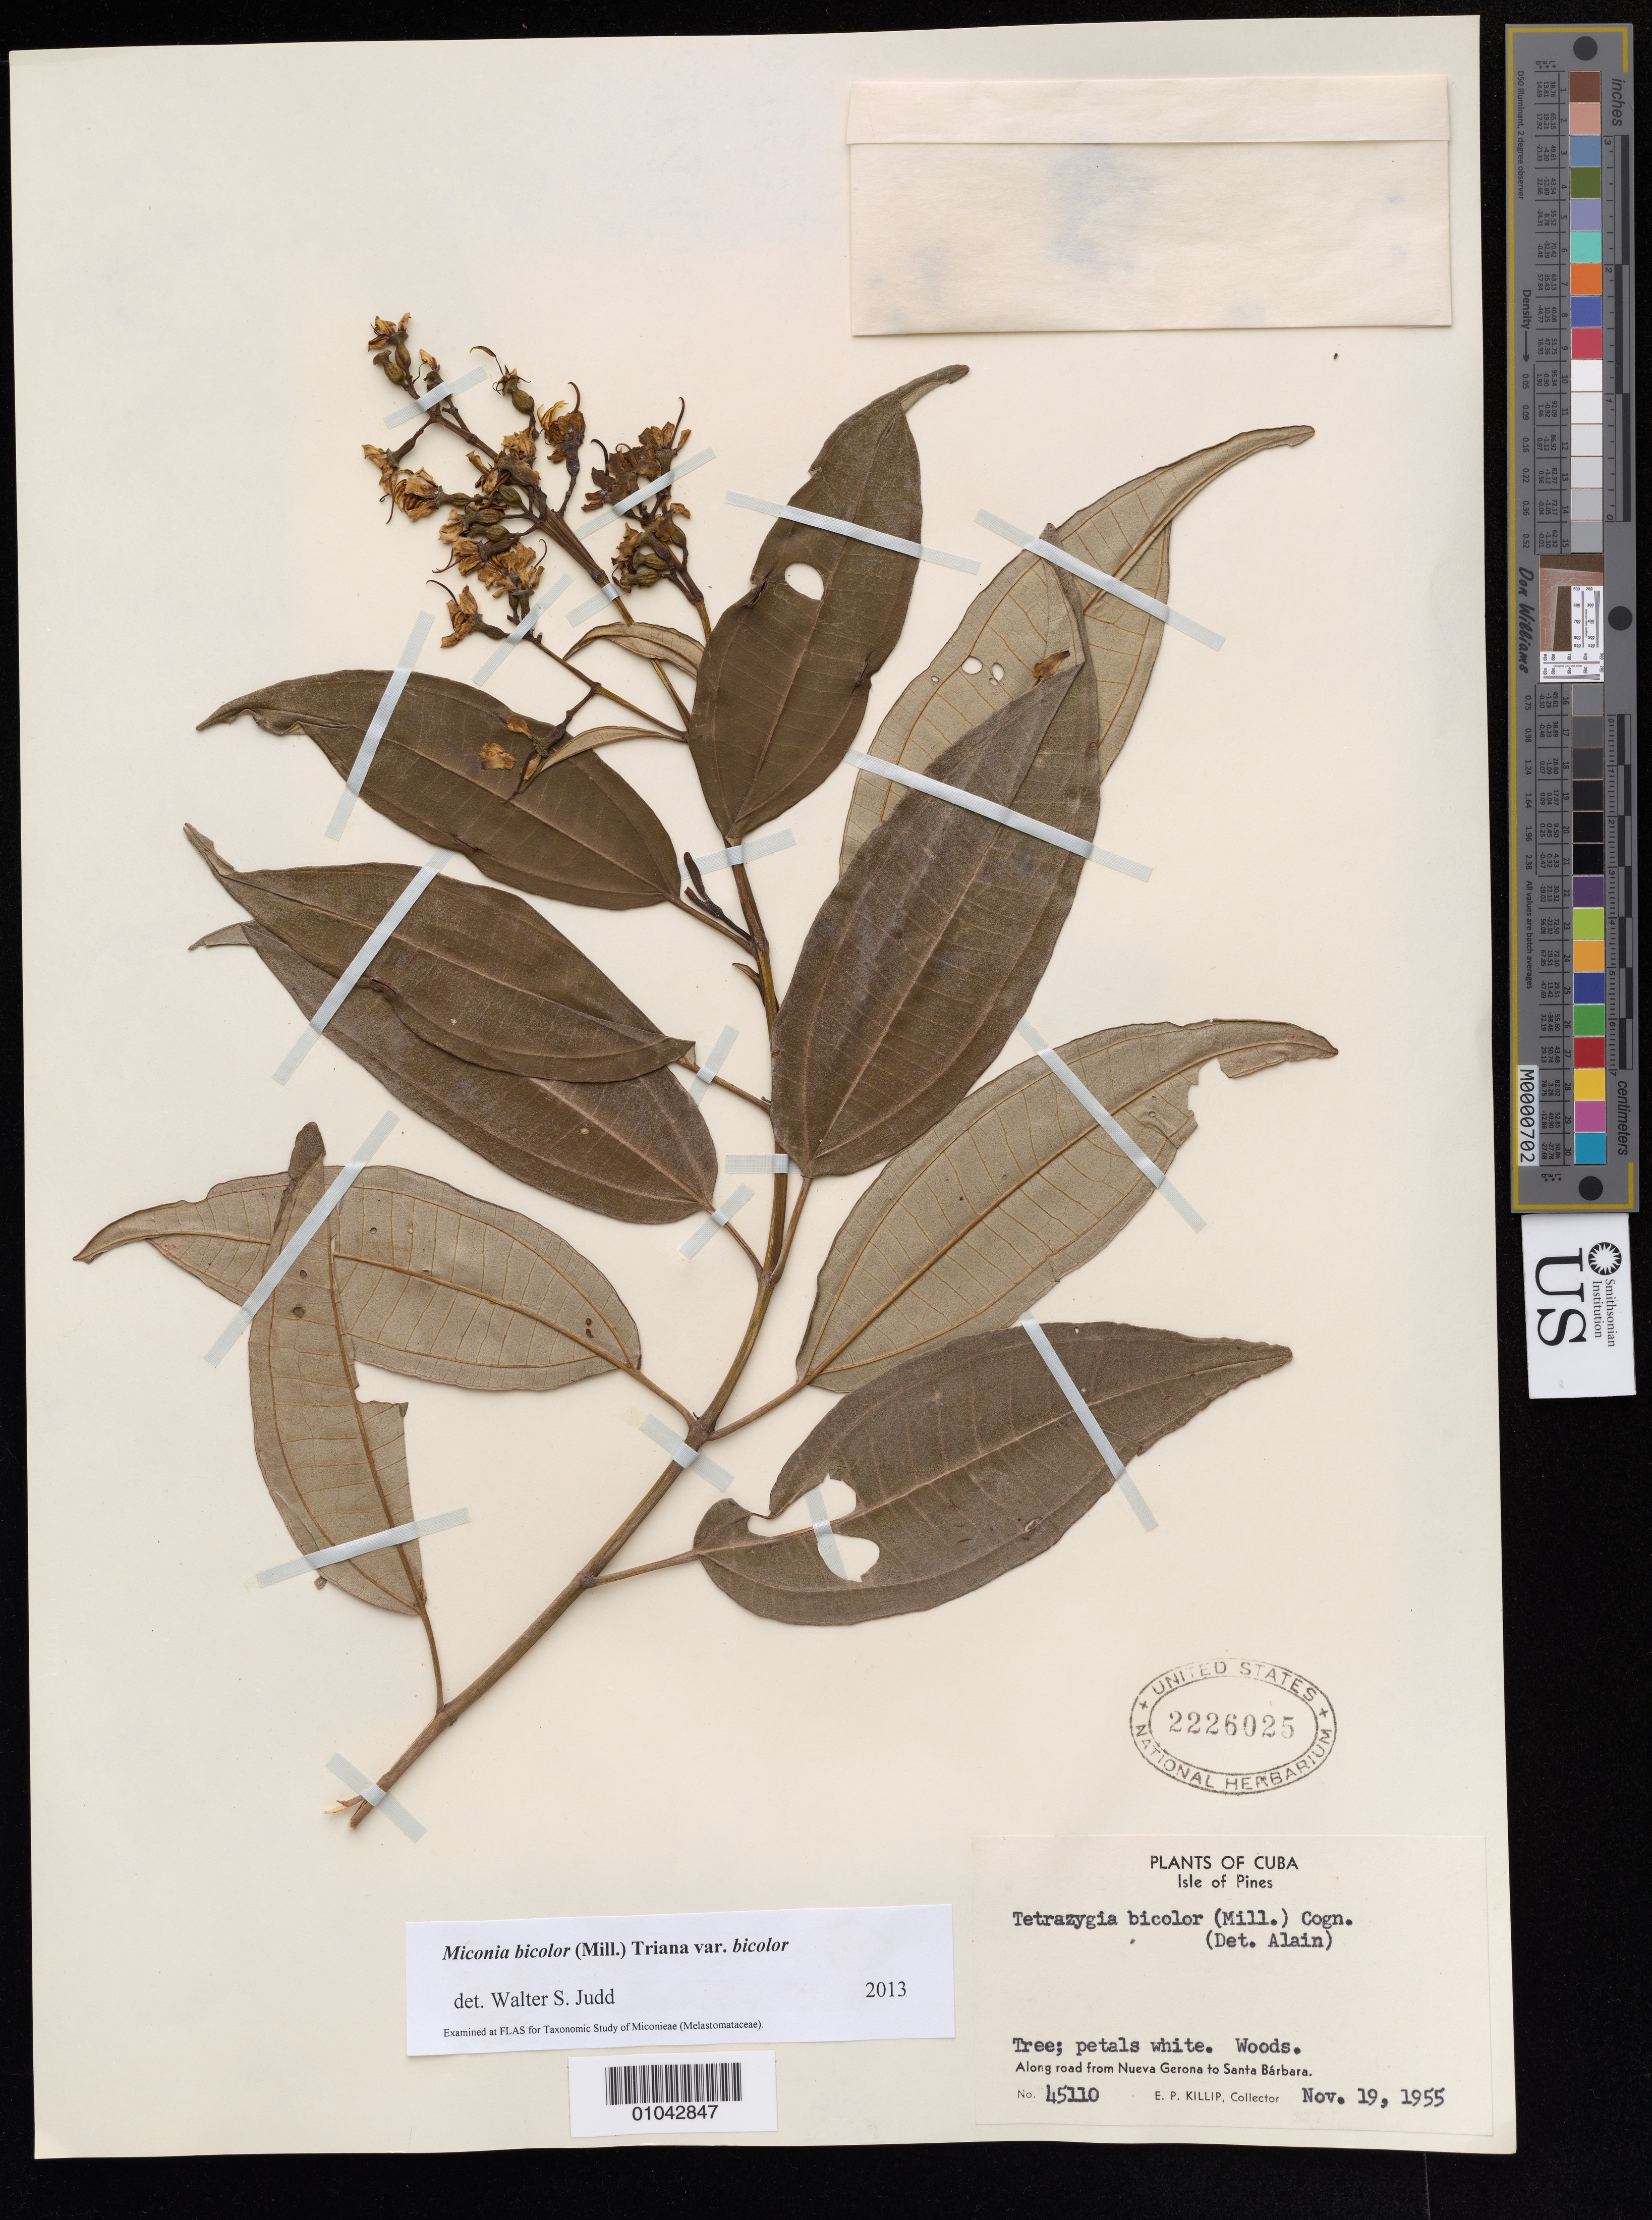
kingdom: Plantae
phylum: Tracheophyta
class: Magnoliopsida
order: Myrtales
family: Melastomataceae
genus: Miconia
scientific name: Miconia bicolor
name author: (Mill.) Triana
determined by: Judd, Walter S.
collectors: E. P. Killip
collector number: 45110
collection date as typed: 19 Nov 1955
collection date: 1955-11-19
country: Cuba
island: Isla de la Juventud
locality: Isle of Pines, Along road from Nueva Gerona to Santa Bárbara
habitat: Woods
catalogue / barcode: US 2226025